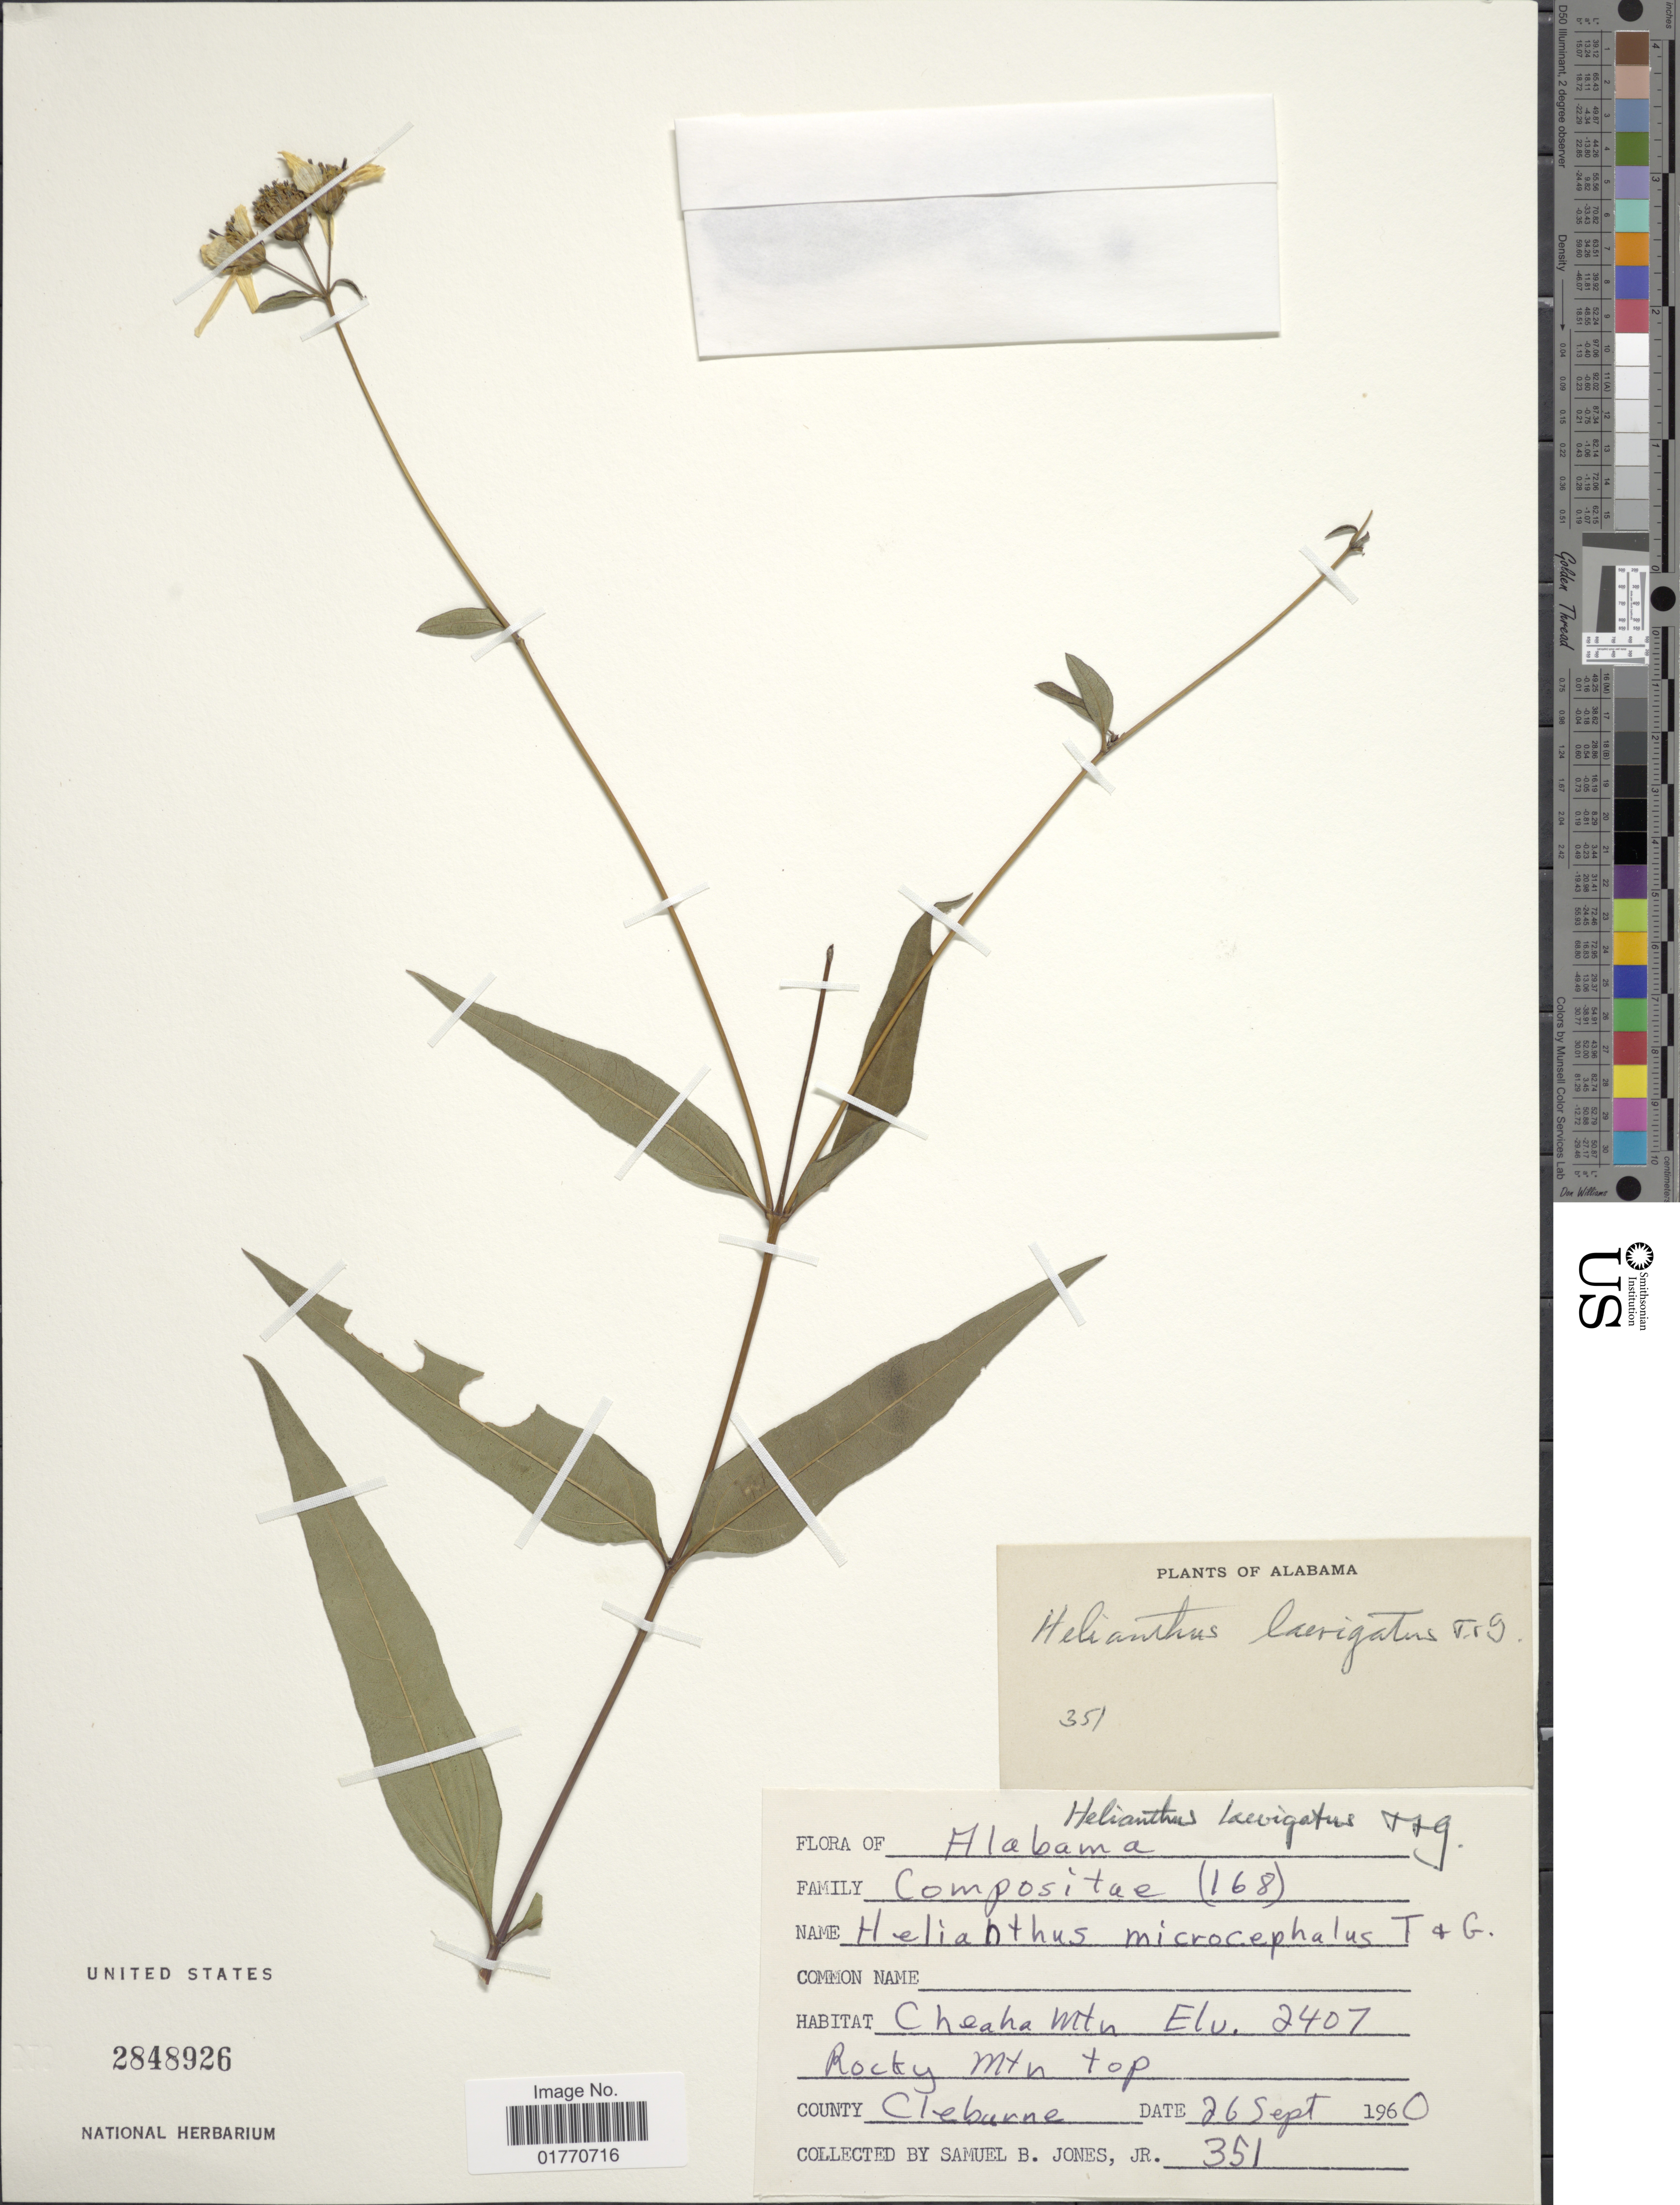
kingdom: Plantae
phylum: Tracheophyta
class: Magnoliopsida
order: Asterales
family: Asteraceae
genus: Helianthus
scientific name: Helianthus laevigatus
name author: Torr. & A. Gray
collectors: S. B. Jones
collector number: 351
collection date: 1960-09-26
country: United States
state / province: Alabama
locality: Cheaha Mtn, Rocky Mtn. top, County Cleburne.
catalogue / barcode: US 2848926